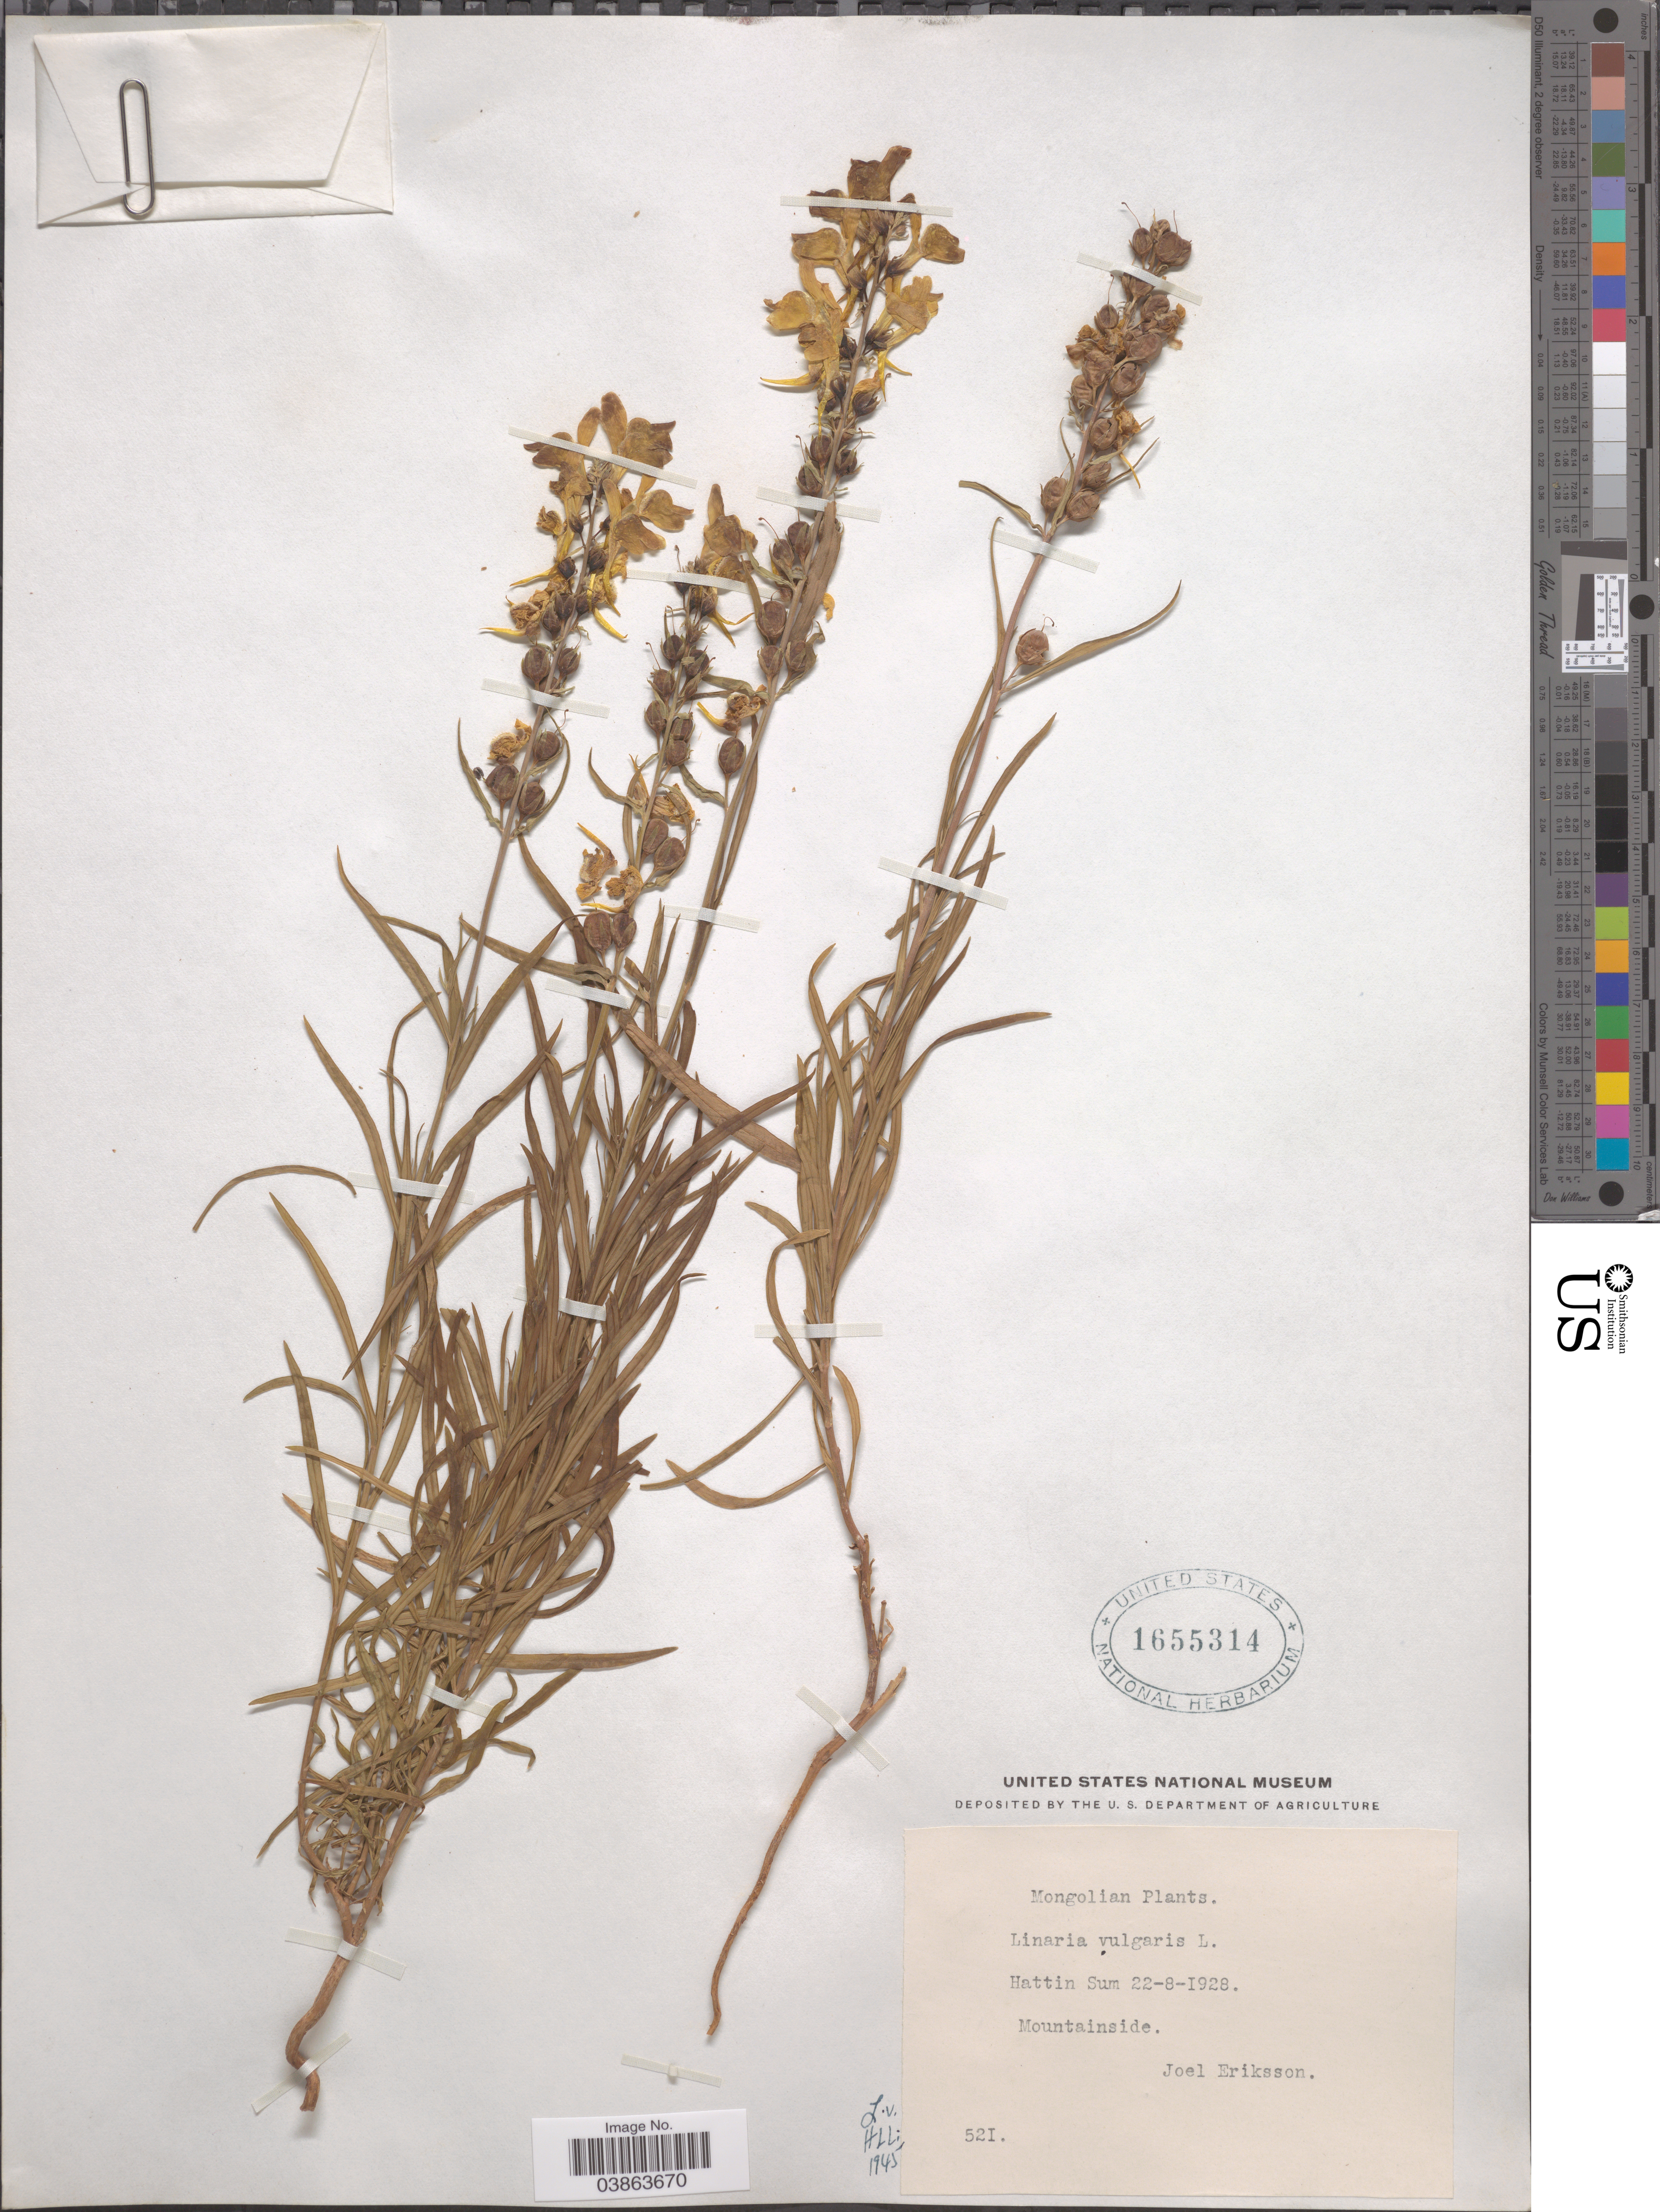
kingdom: Plantae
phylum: Tracheophyta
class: Magnoliopsida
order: Lamiales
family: Plantaginaceae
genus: Linaria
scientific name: Linaria vulgaris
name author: Mill.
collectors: J. Eriksson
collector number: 521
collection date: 1928-08-22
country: Mongolia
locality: Mongolian. Hattin Sum. Mountainside.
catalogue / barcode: US 1655314